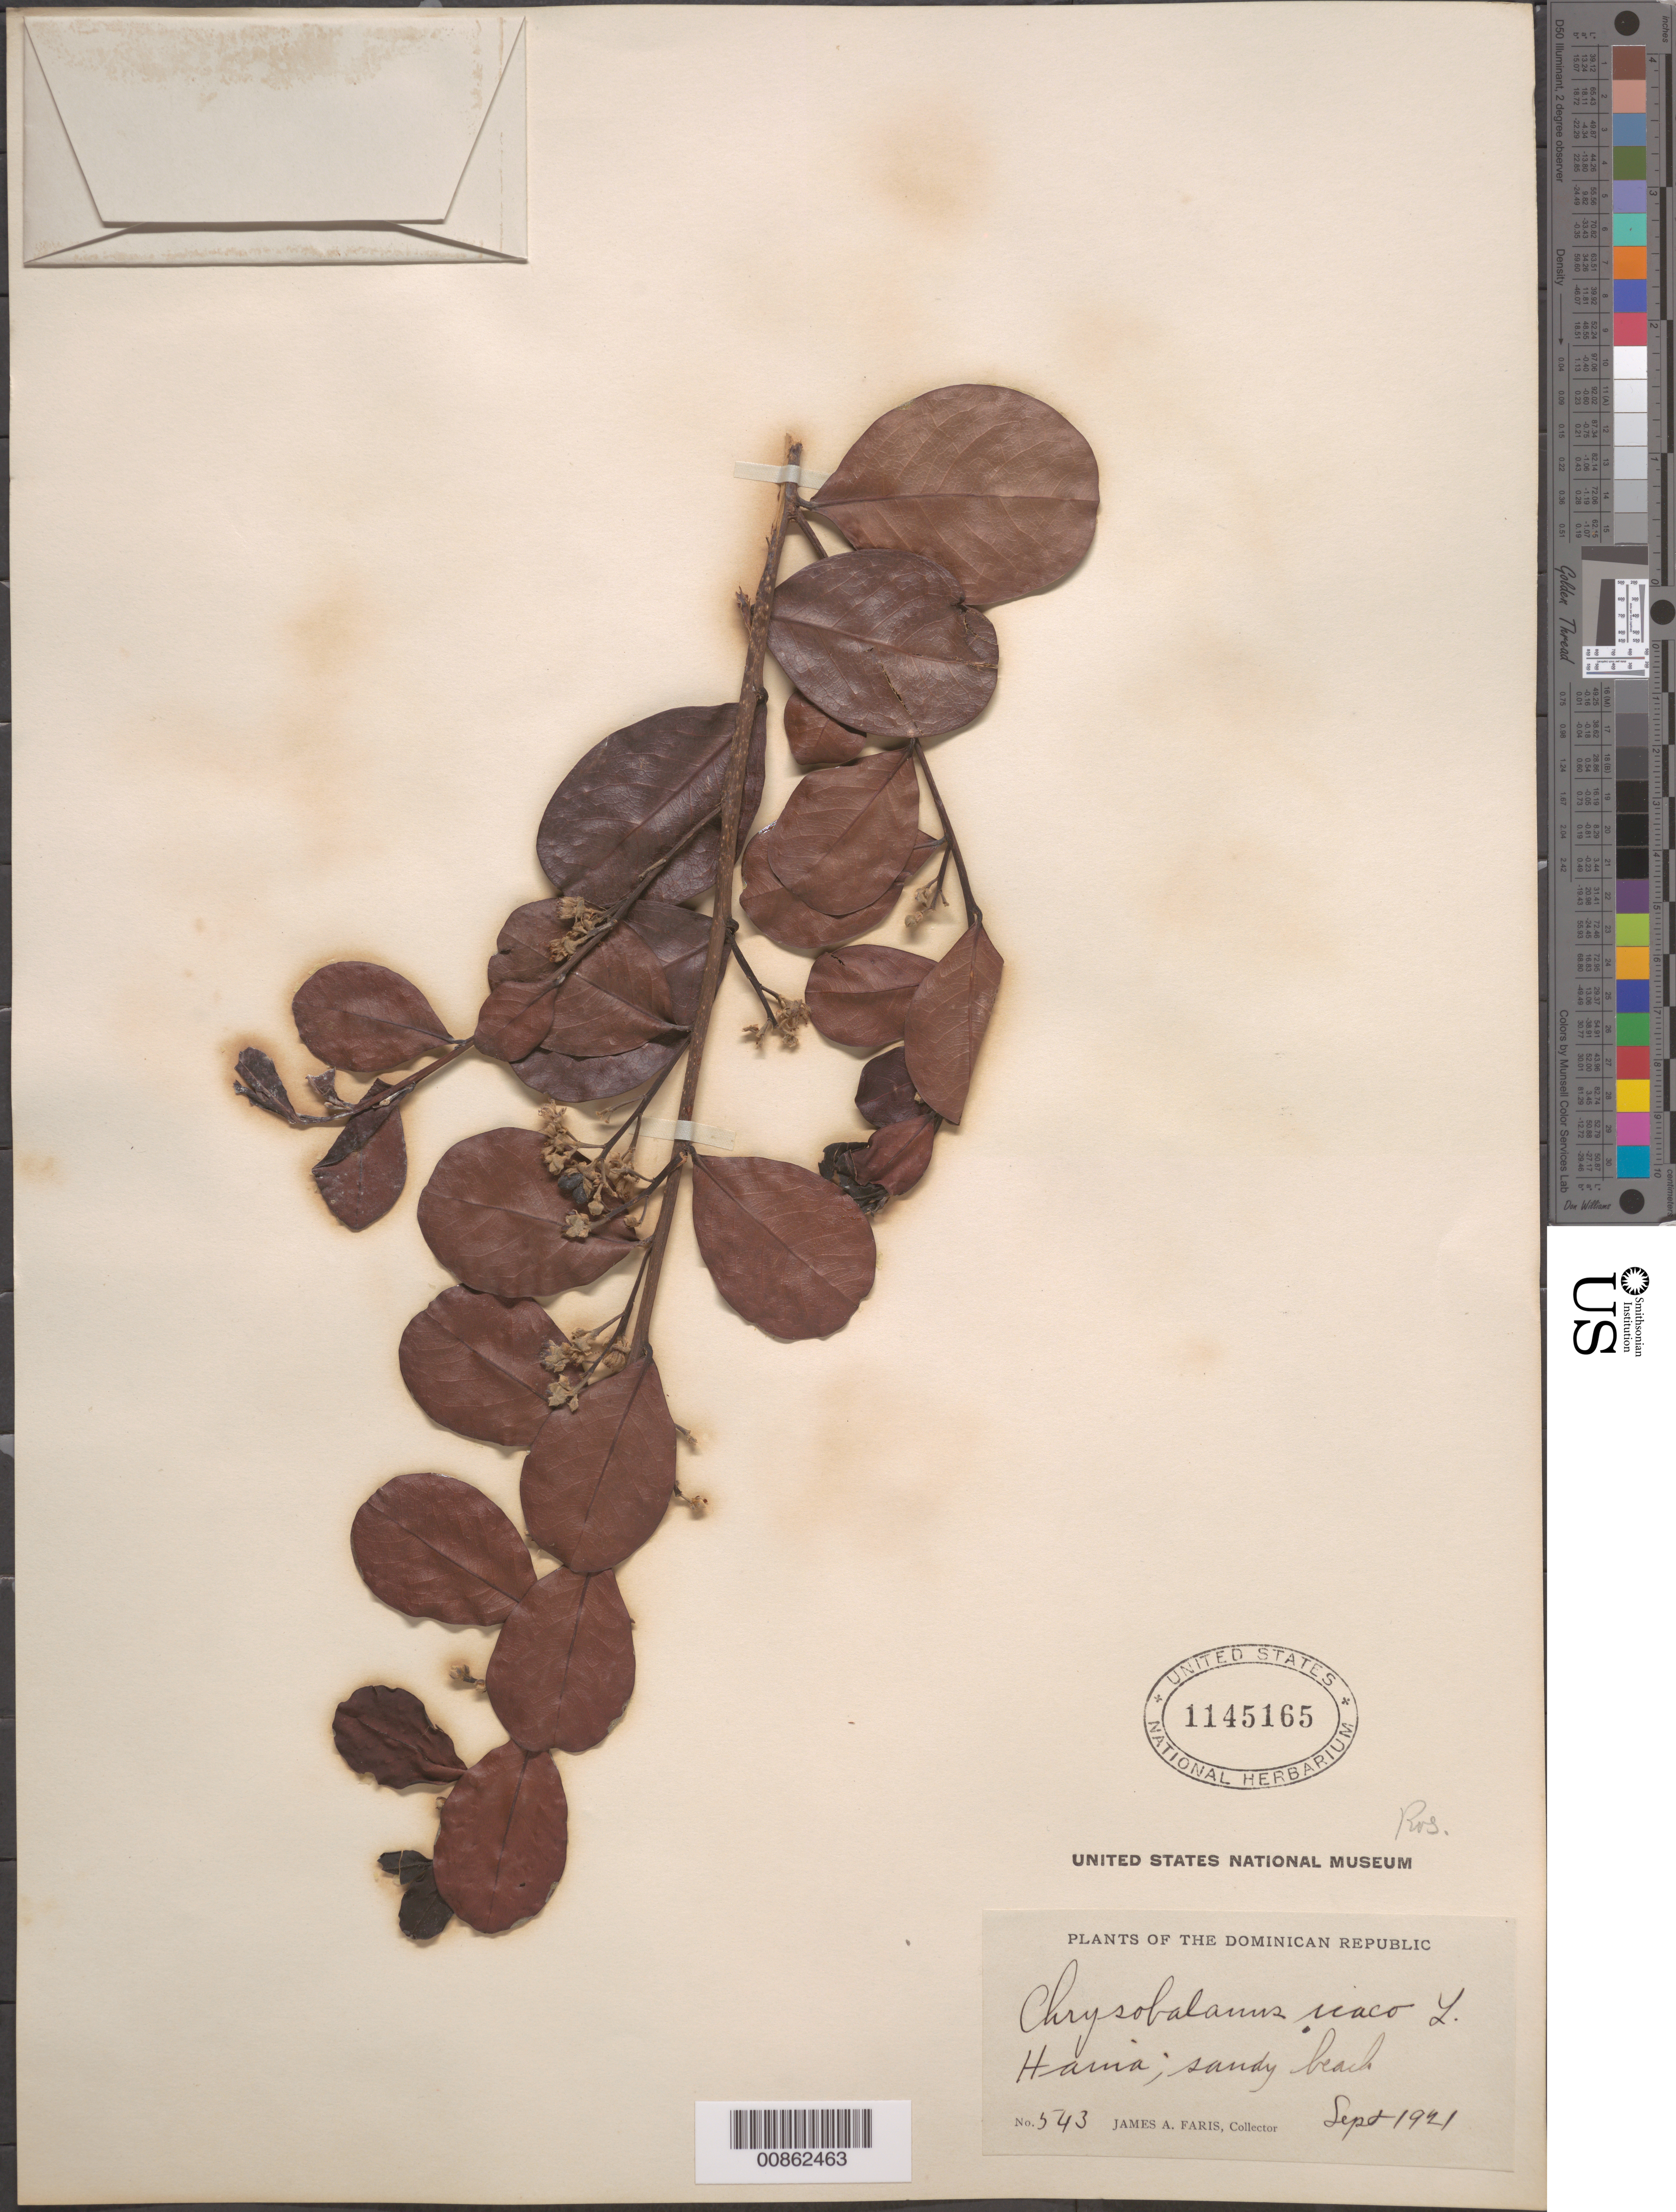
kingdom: Plantae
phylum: Tracheophyta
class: Magnoliopsida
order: Malpighiales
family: Chrysobalanaceae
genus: Chrysobalanus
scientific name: Chrysobalanus icaco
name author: L.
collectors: J. Faris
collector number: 543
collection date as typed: Sep 1921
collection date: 1921-09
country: Dominican Republic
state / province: San Cristóbal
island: Hispaniola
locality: Haina.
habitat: Sandy beach.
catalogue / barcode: US 1145165